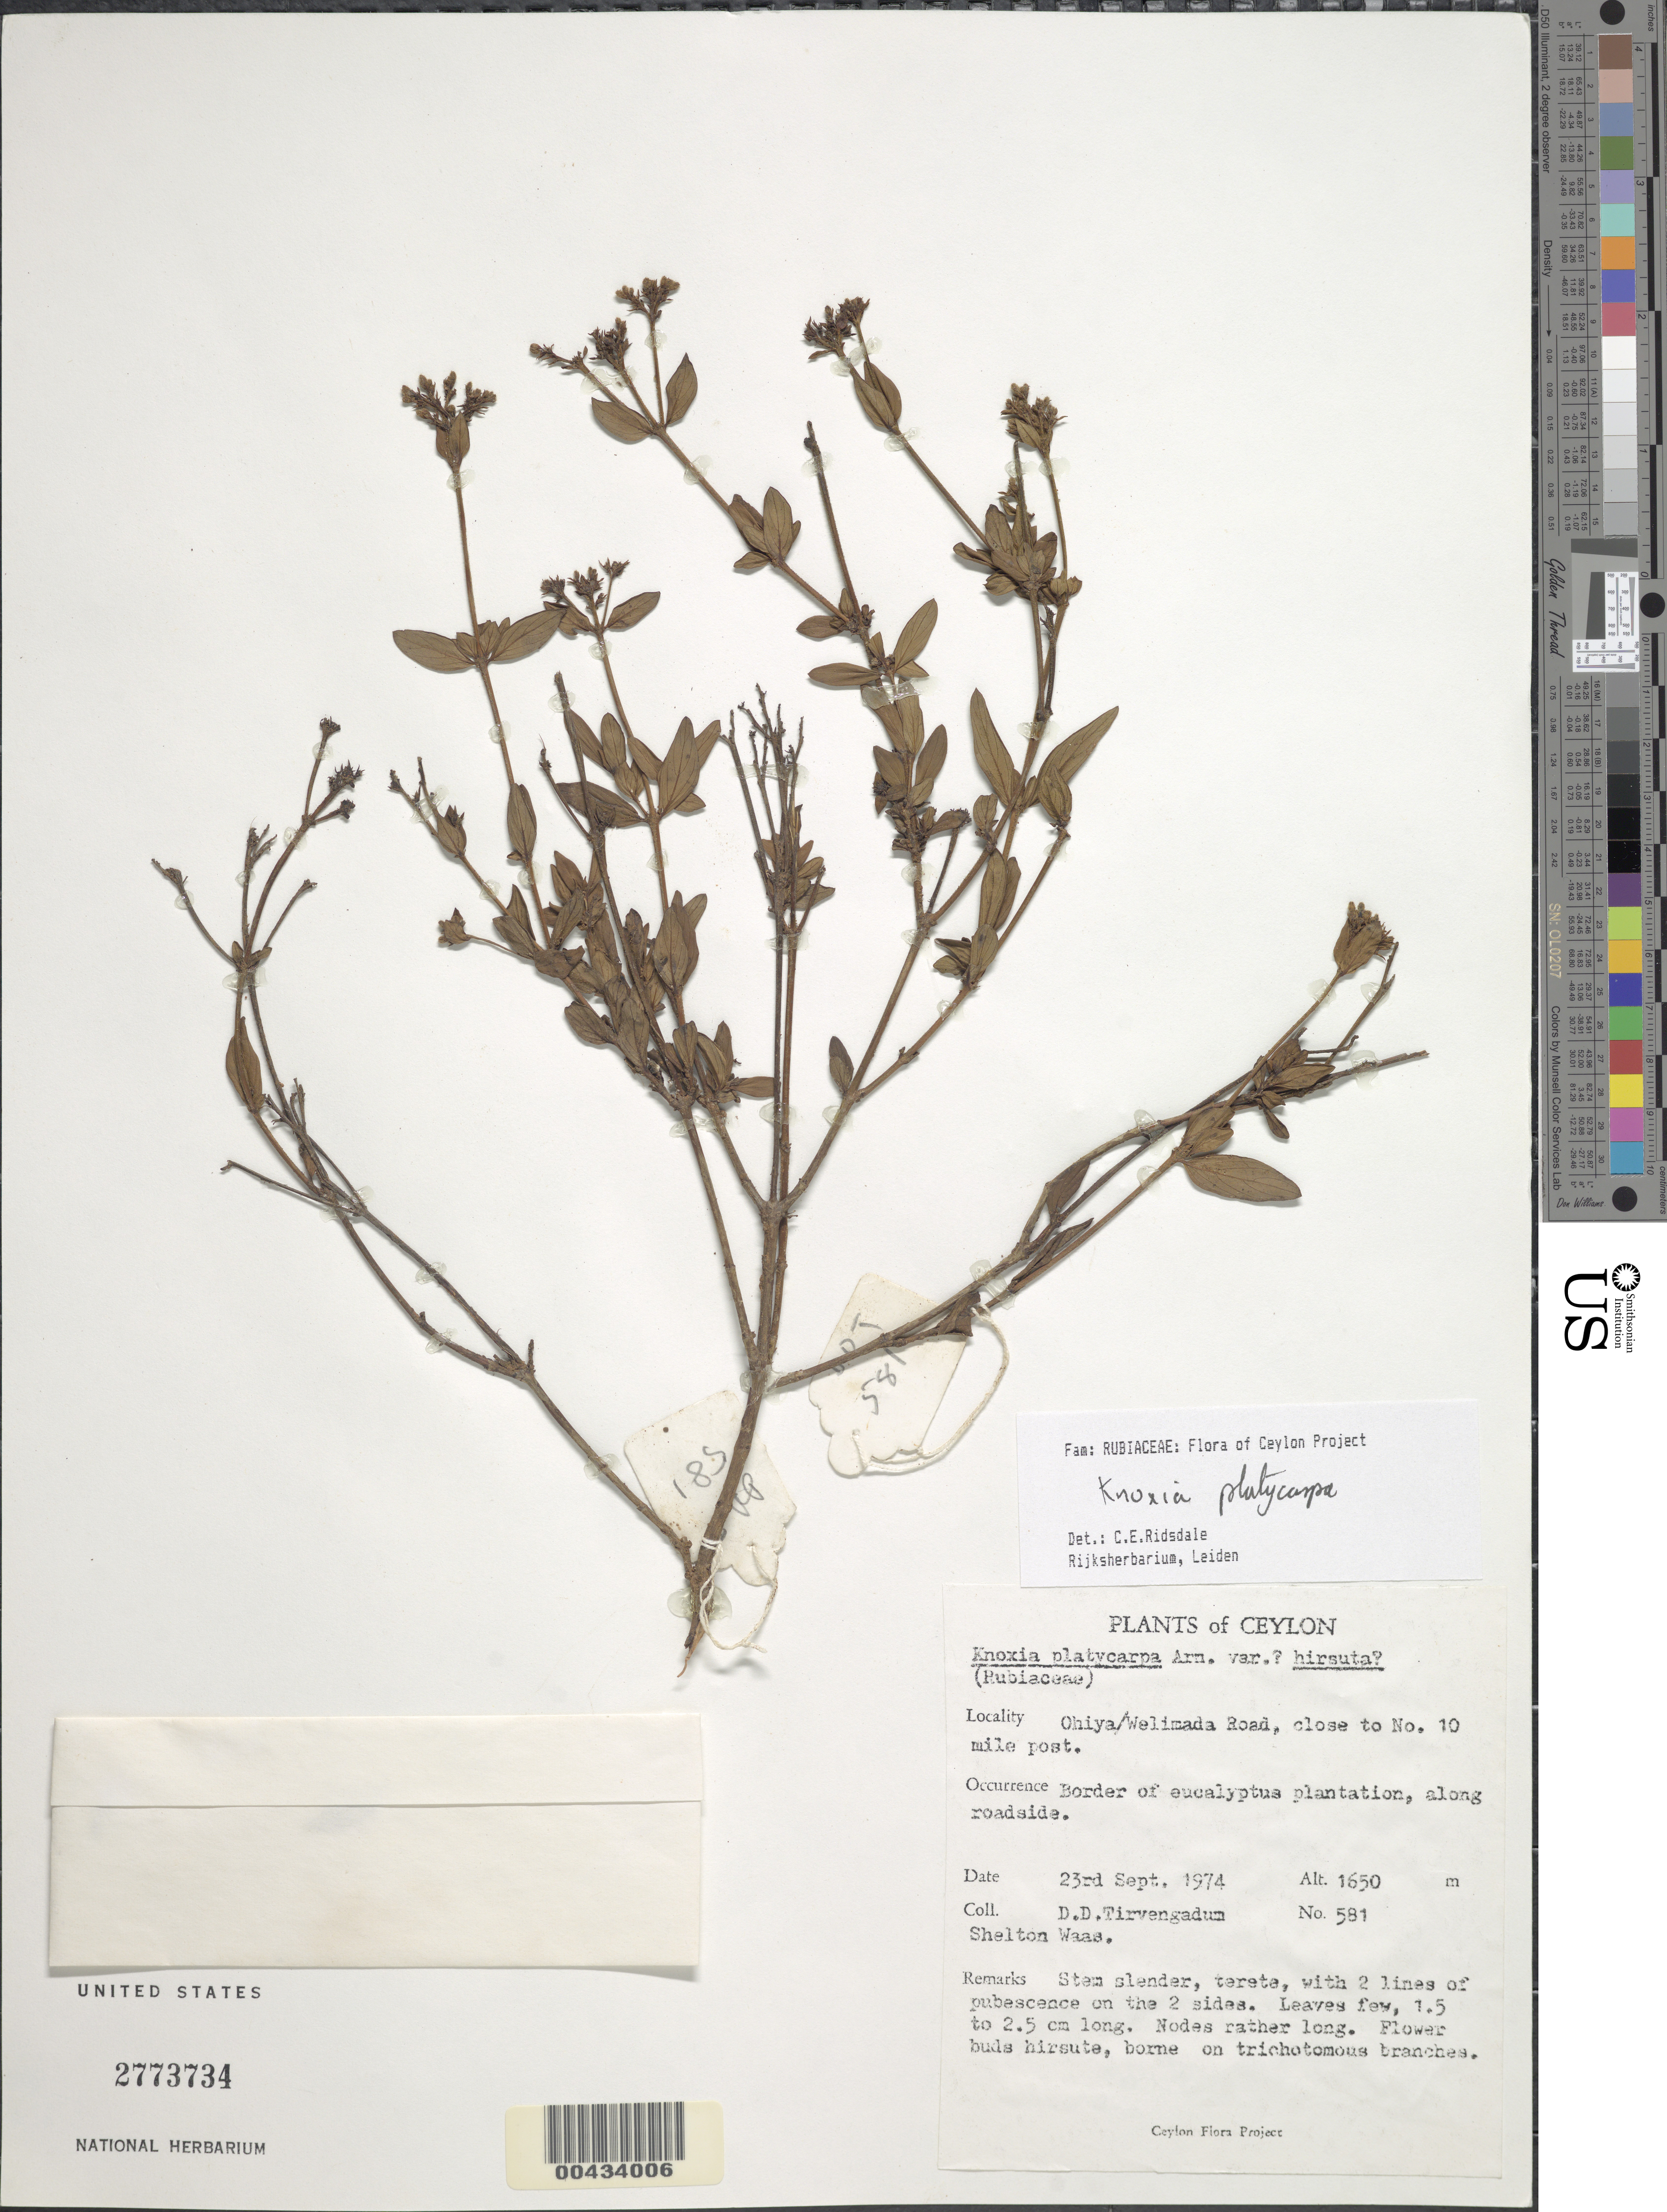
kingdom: Plantae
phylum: Tracheophyta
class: Magnoliopsida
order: Gentianales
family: Rubiaceae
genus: Knoxia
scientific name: Knoxia platycarpa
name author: Arn.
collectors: D. Tirvengadum & S. Waas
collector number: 581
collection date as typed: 23 Sep 1974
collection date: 1974-09-23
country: Sri Lanka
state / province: Uva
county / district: Badulla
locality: Ohiya-Welimada Rd, clost to #10 mi post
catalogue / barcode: US 2773734